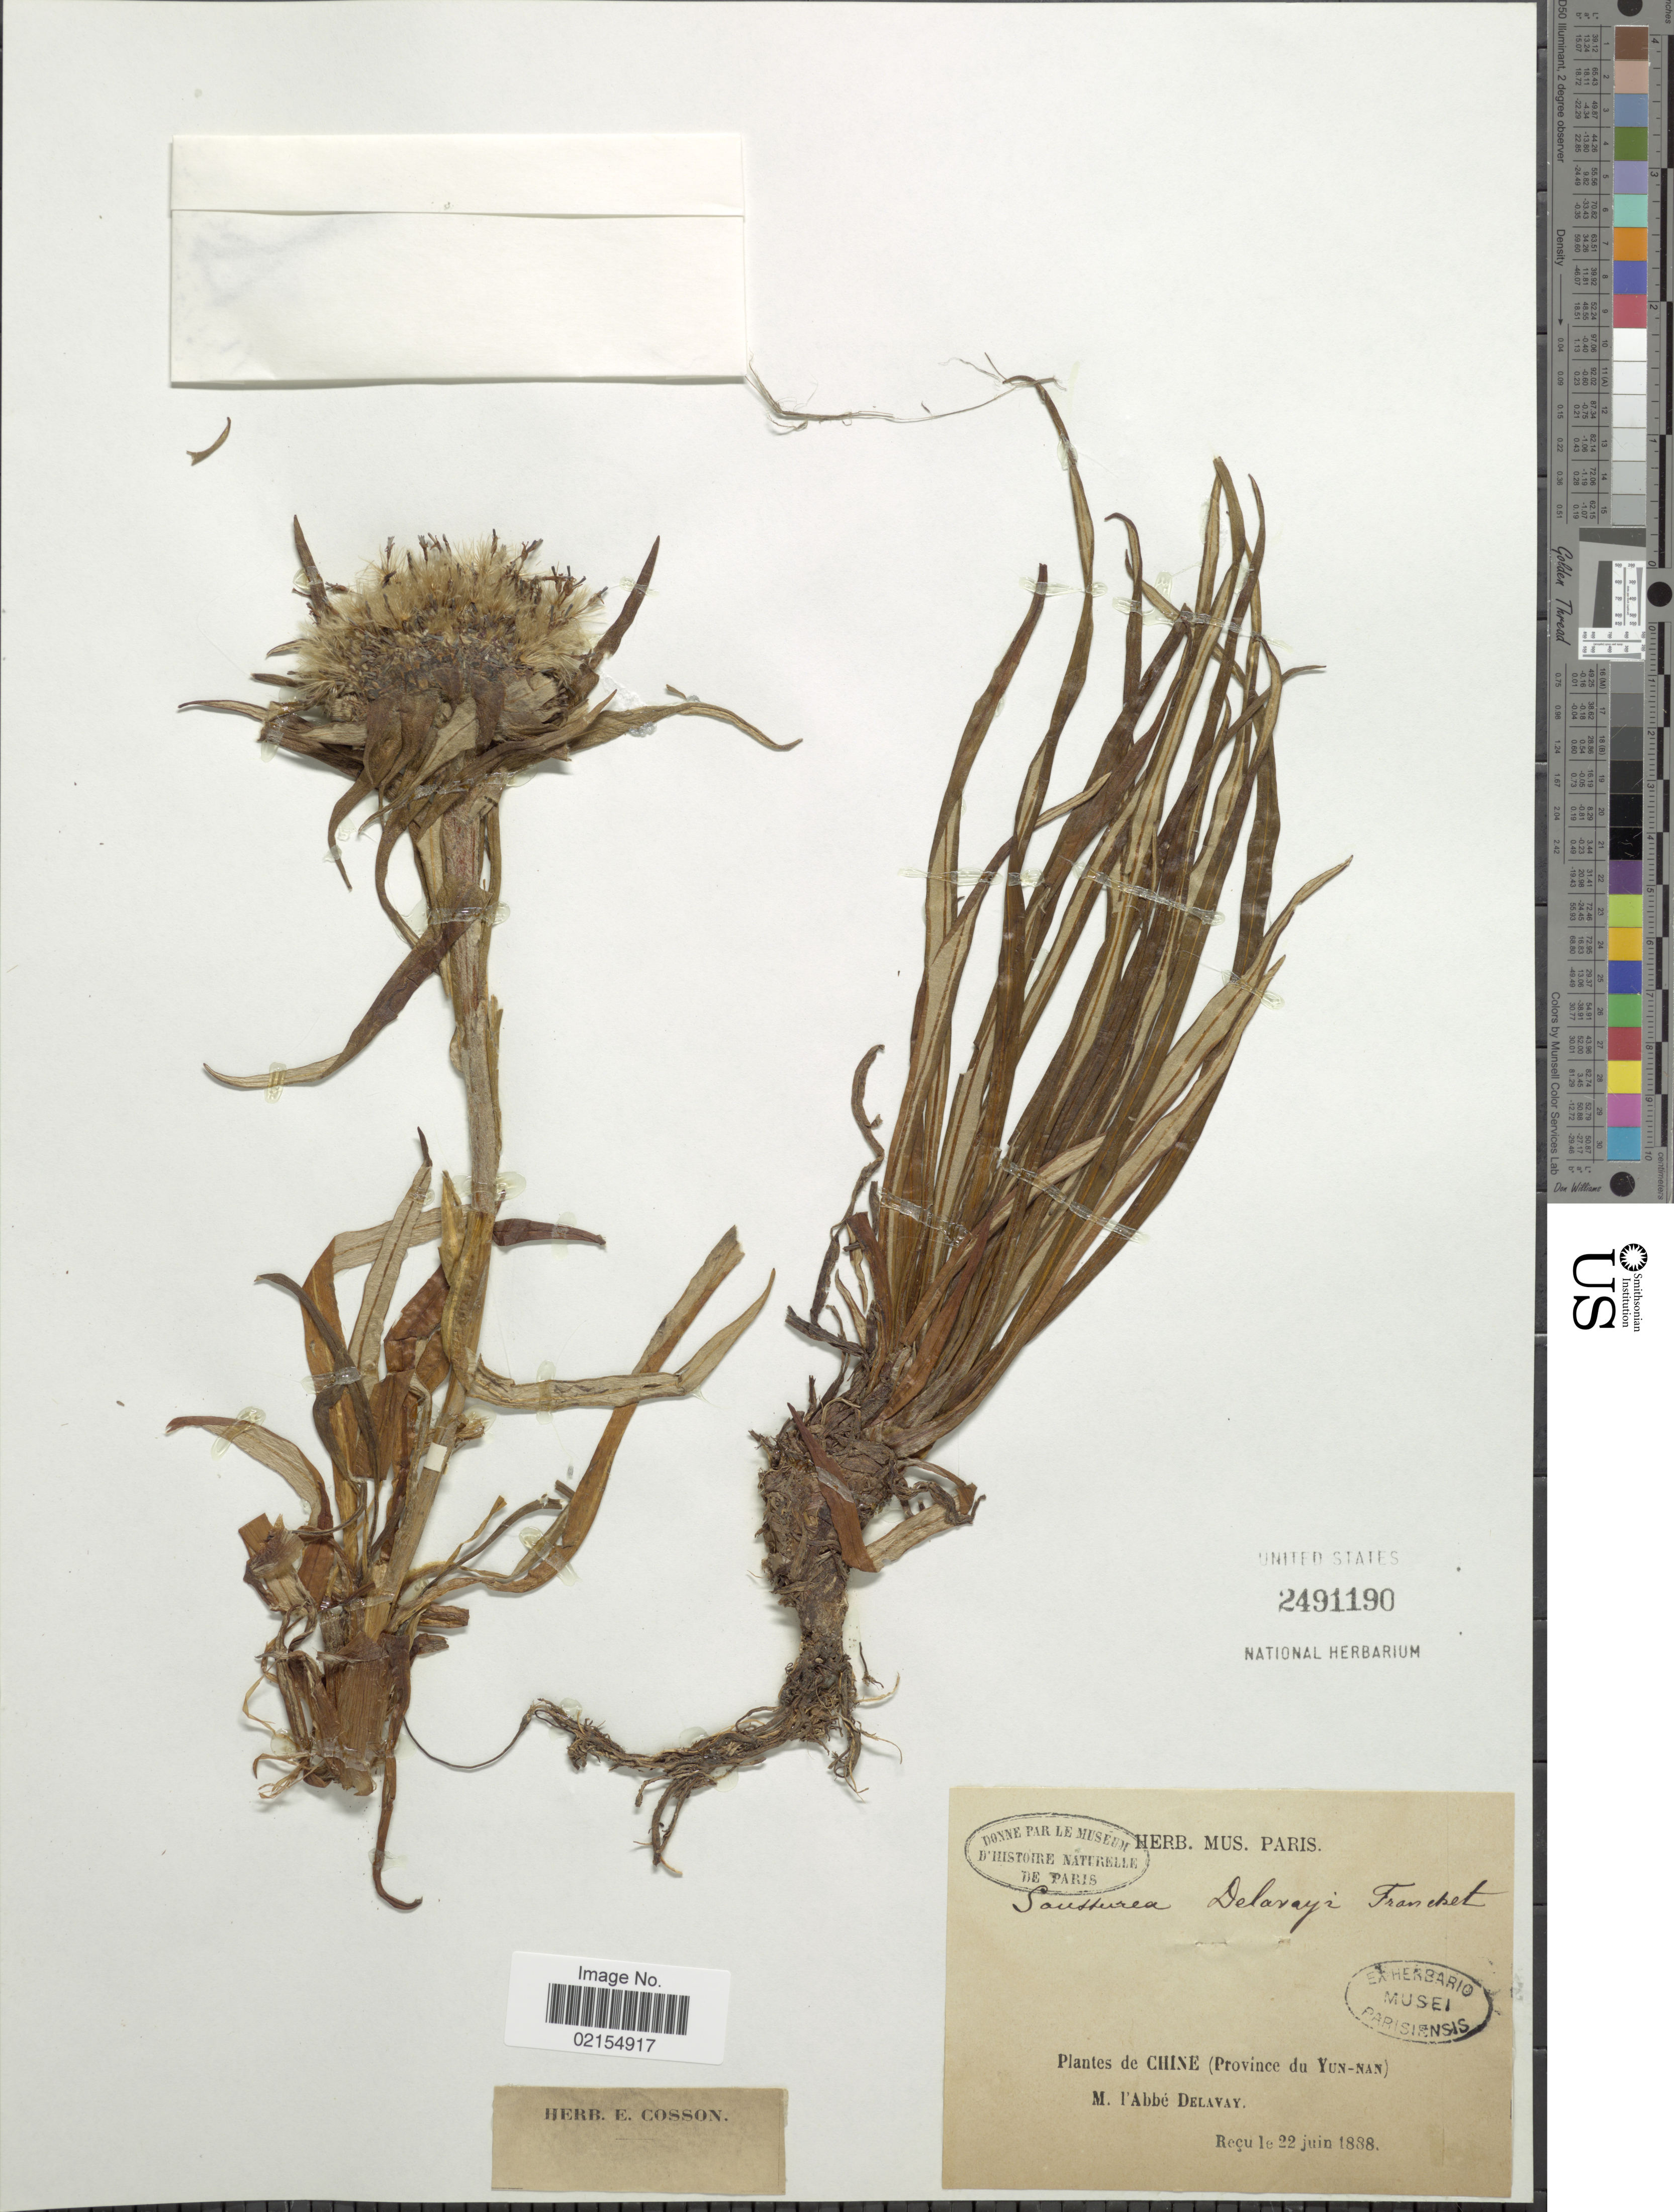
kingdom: Plantae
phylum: Tracheophyta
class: Magnoliopsida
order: Asterales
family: Asteraceae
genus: Saussurea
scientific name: Saussurea delavayi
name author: Franch.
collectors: P. Delavay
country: China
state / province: Yunnan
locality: De Chine (Province du Yun-nan)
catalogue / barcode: US 2491190